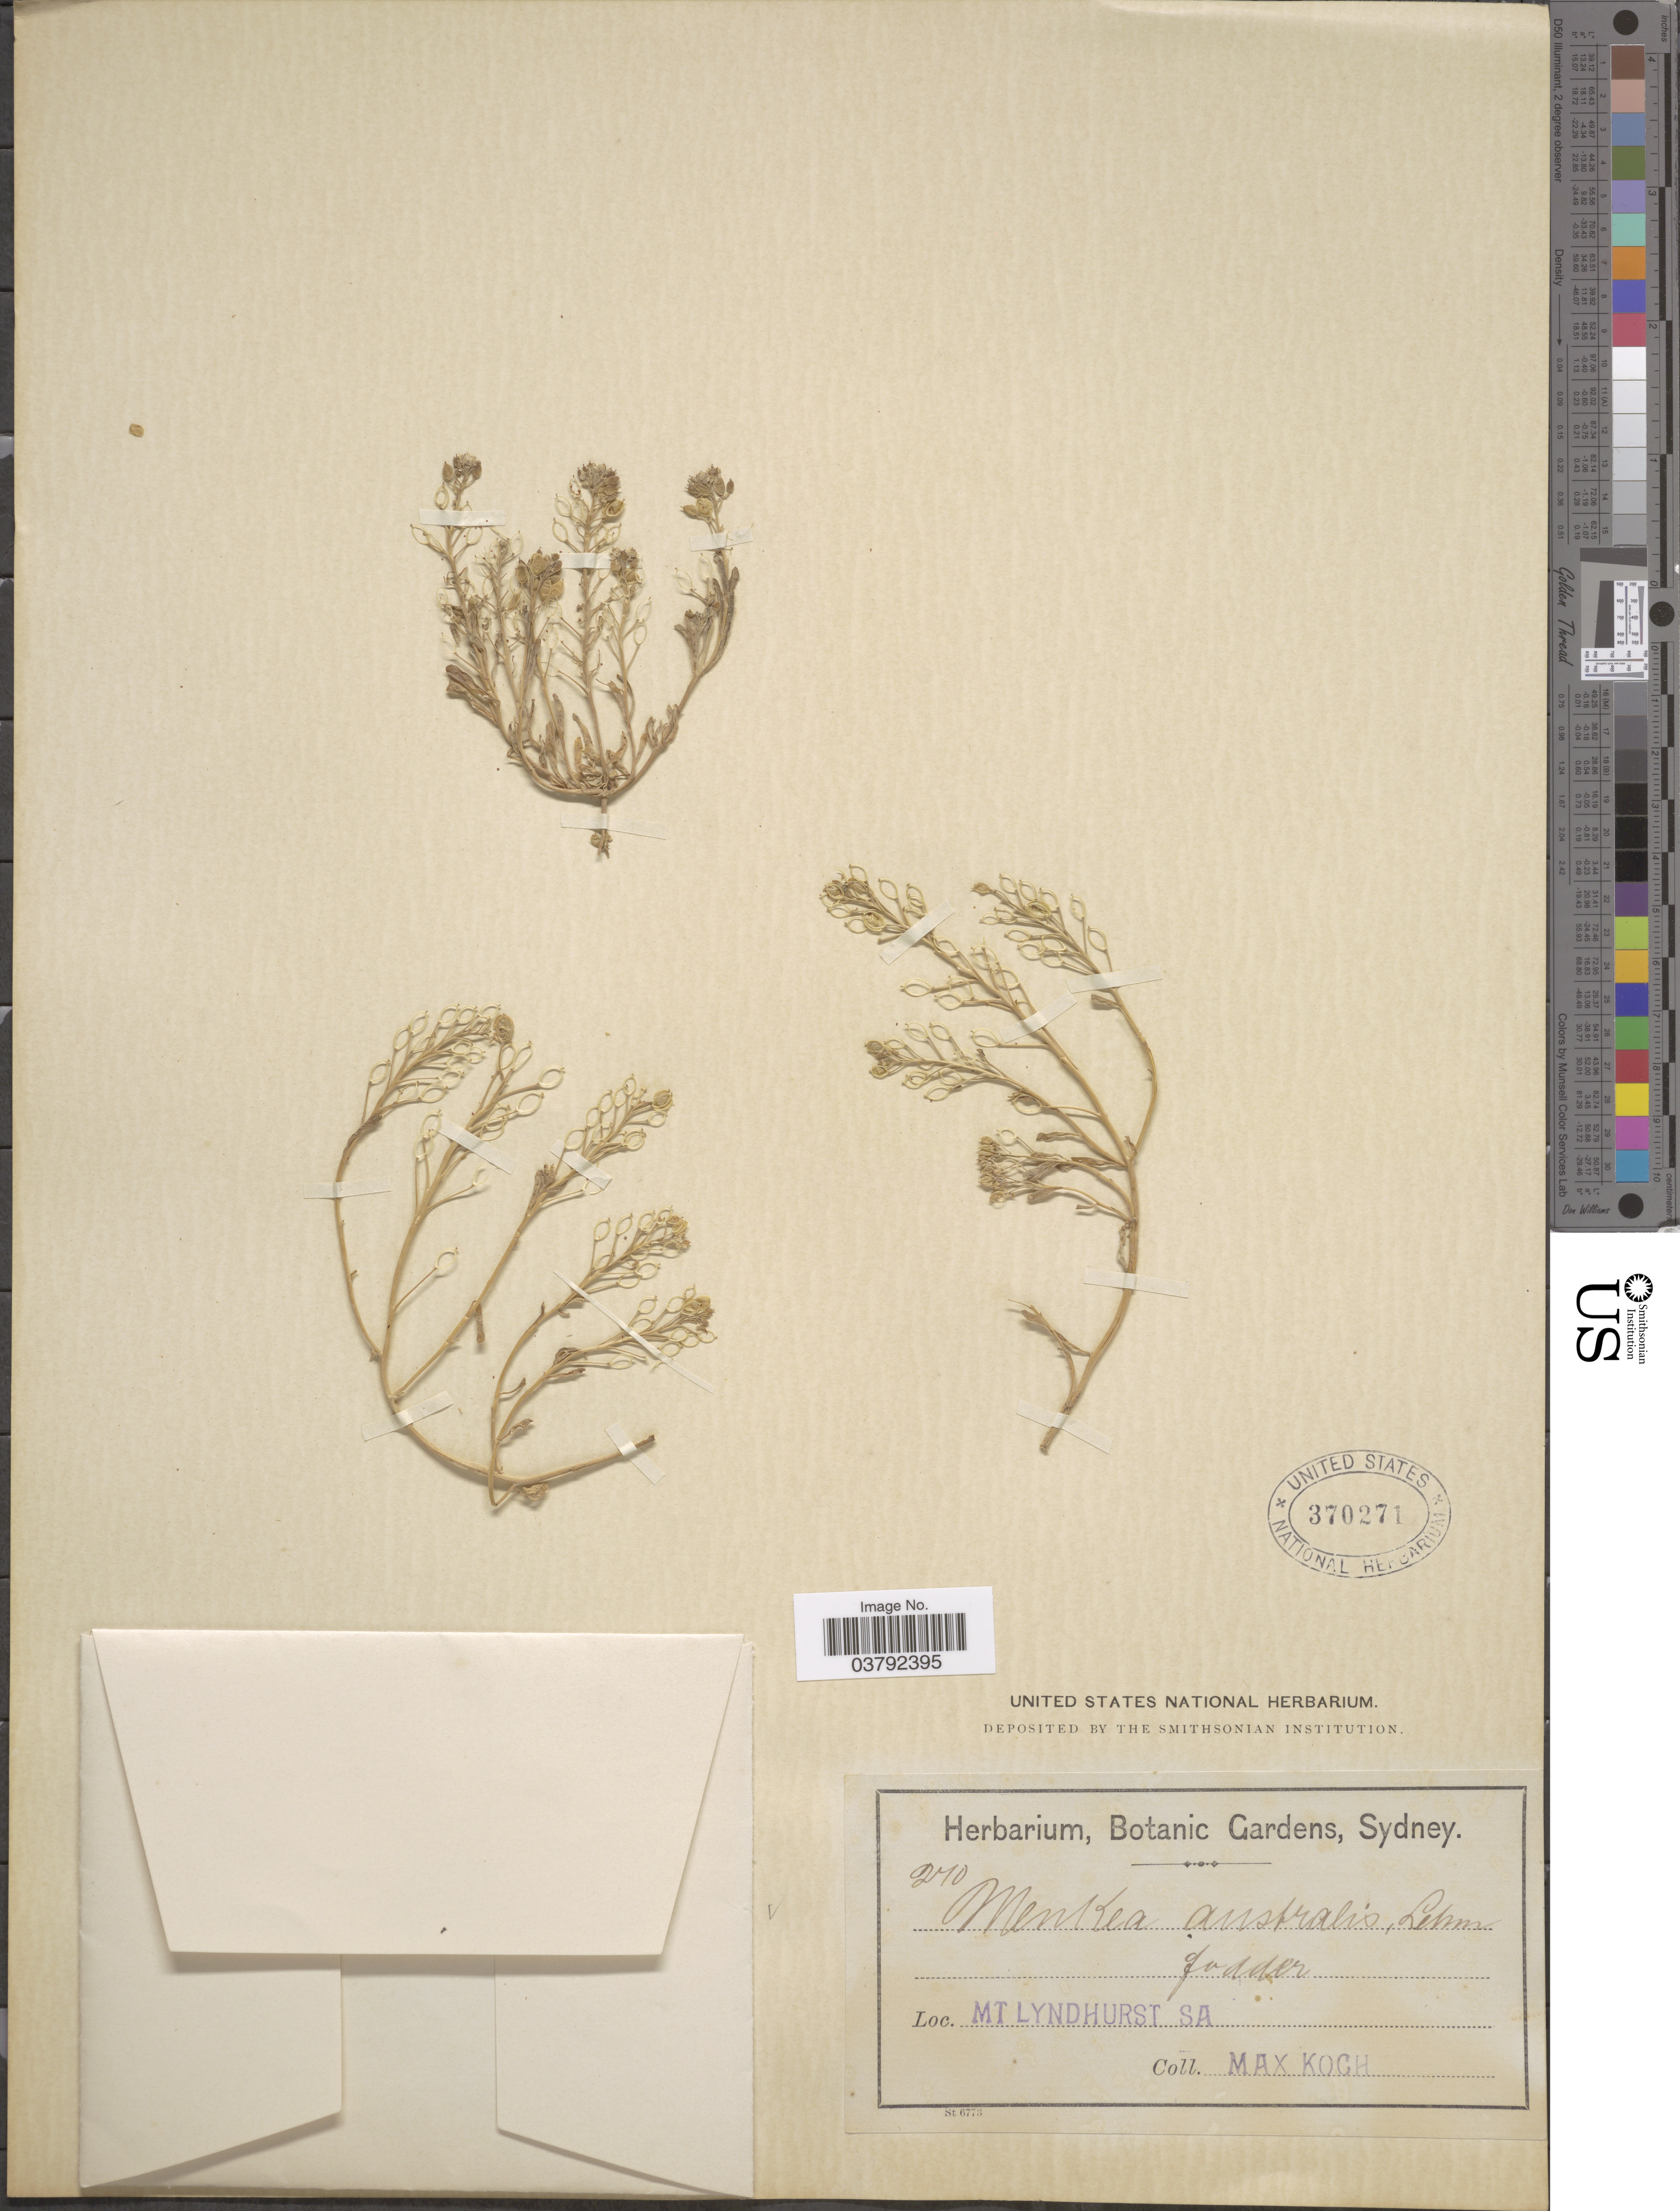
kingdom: Plantae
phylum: Tracheophyta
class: Magnoliopsida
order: Brassicales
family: Brassicaceae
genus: Menkea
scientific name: Menkea australis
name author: Lehm.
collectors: M. Koch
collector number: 270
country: Australia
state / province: South Australia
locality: Mt Lundhurst.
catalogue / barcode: US 370271